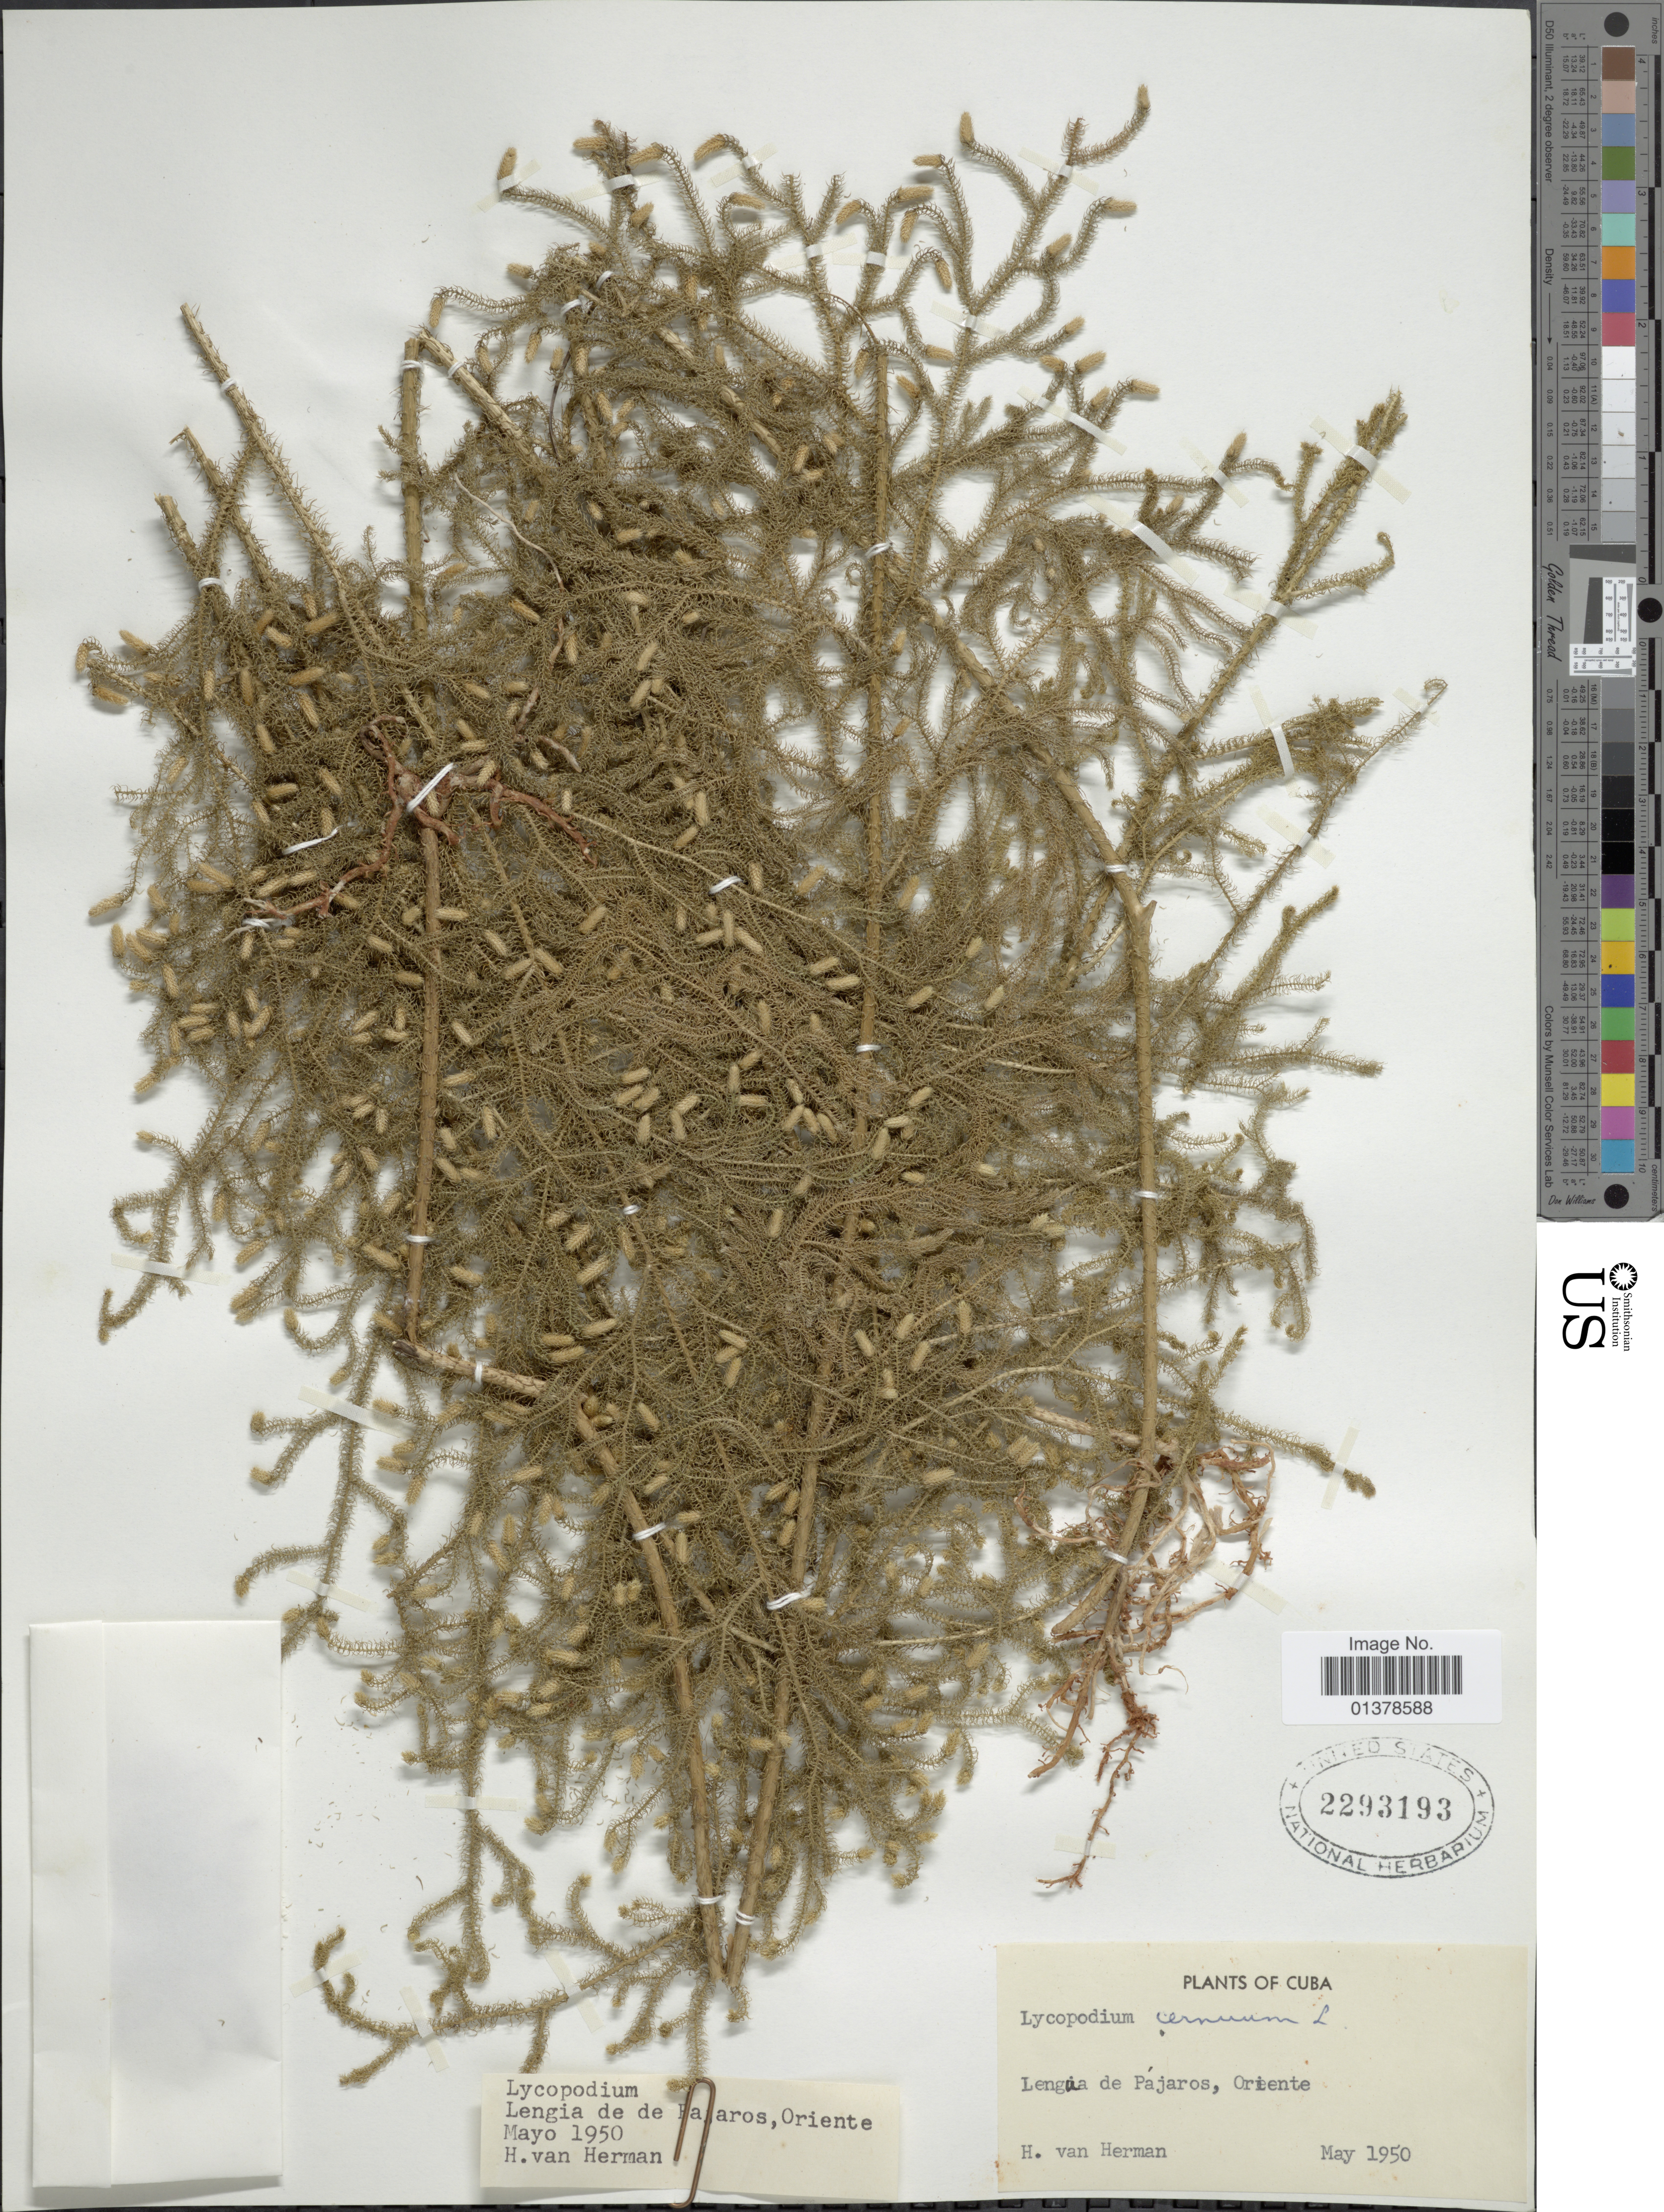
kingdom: Plantae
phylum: Tracheophyta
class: Lycopodiopsida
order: Lycopodiales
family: Lycopodiaceae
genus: Palhinhaea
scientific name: Palhinhaea cernua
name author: (L.) Vasc. & Franco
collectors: H. A. Van Hermann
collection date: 1950-05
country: Cuba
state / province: Oriente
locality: Lengua de Pajaros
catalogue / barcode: US 2293193